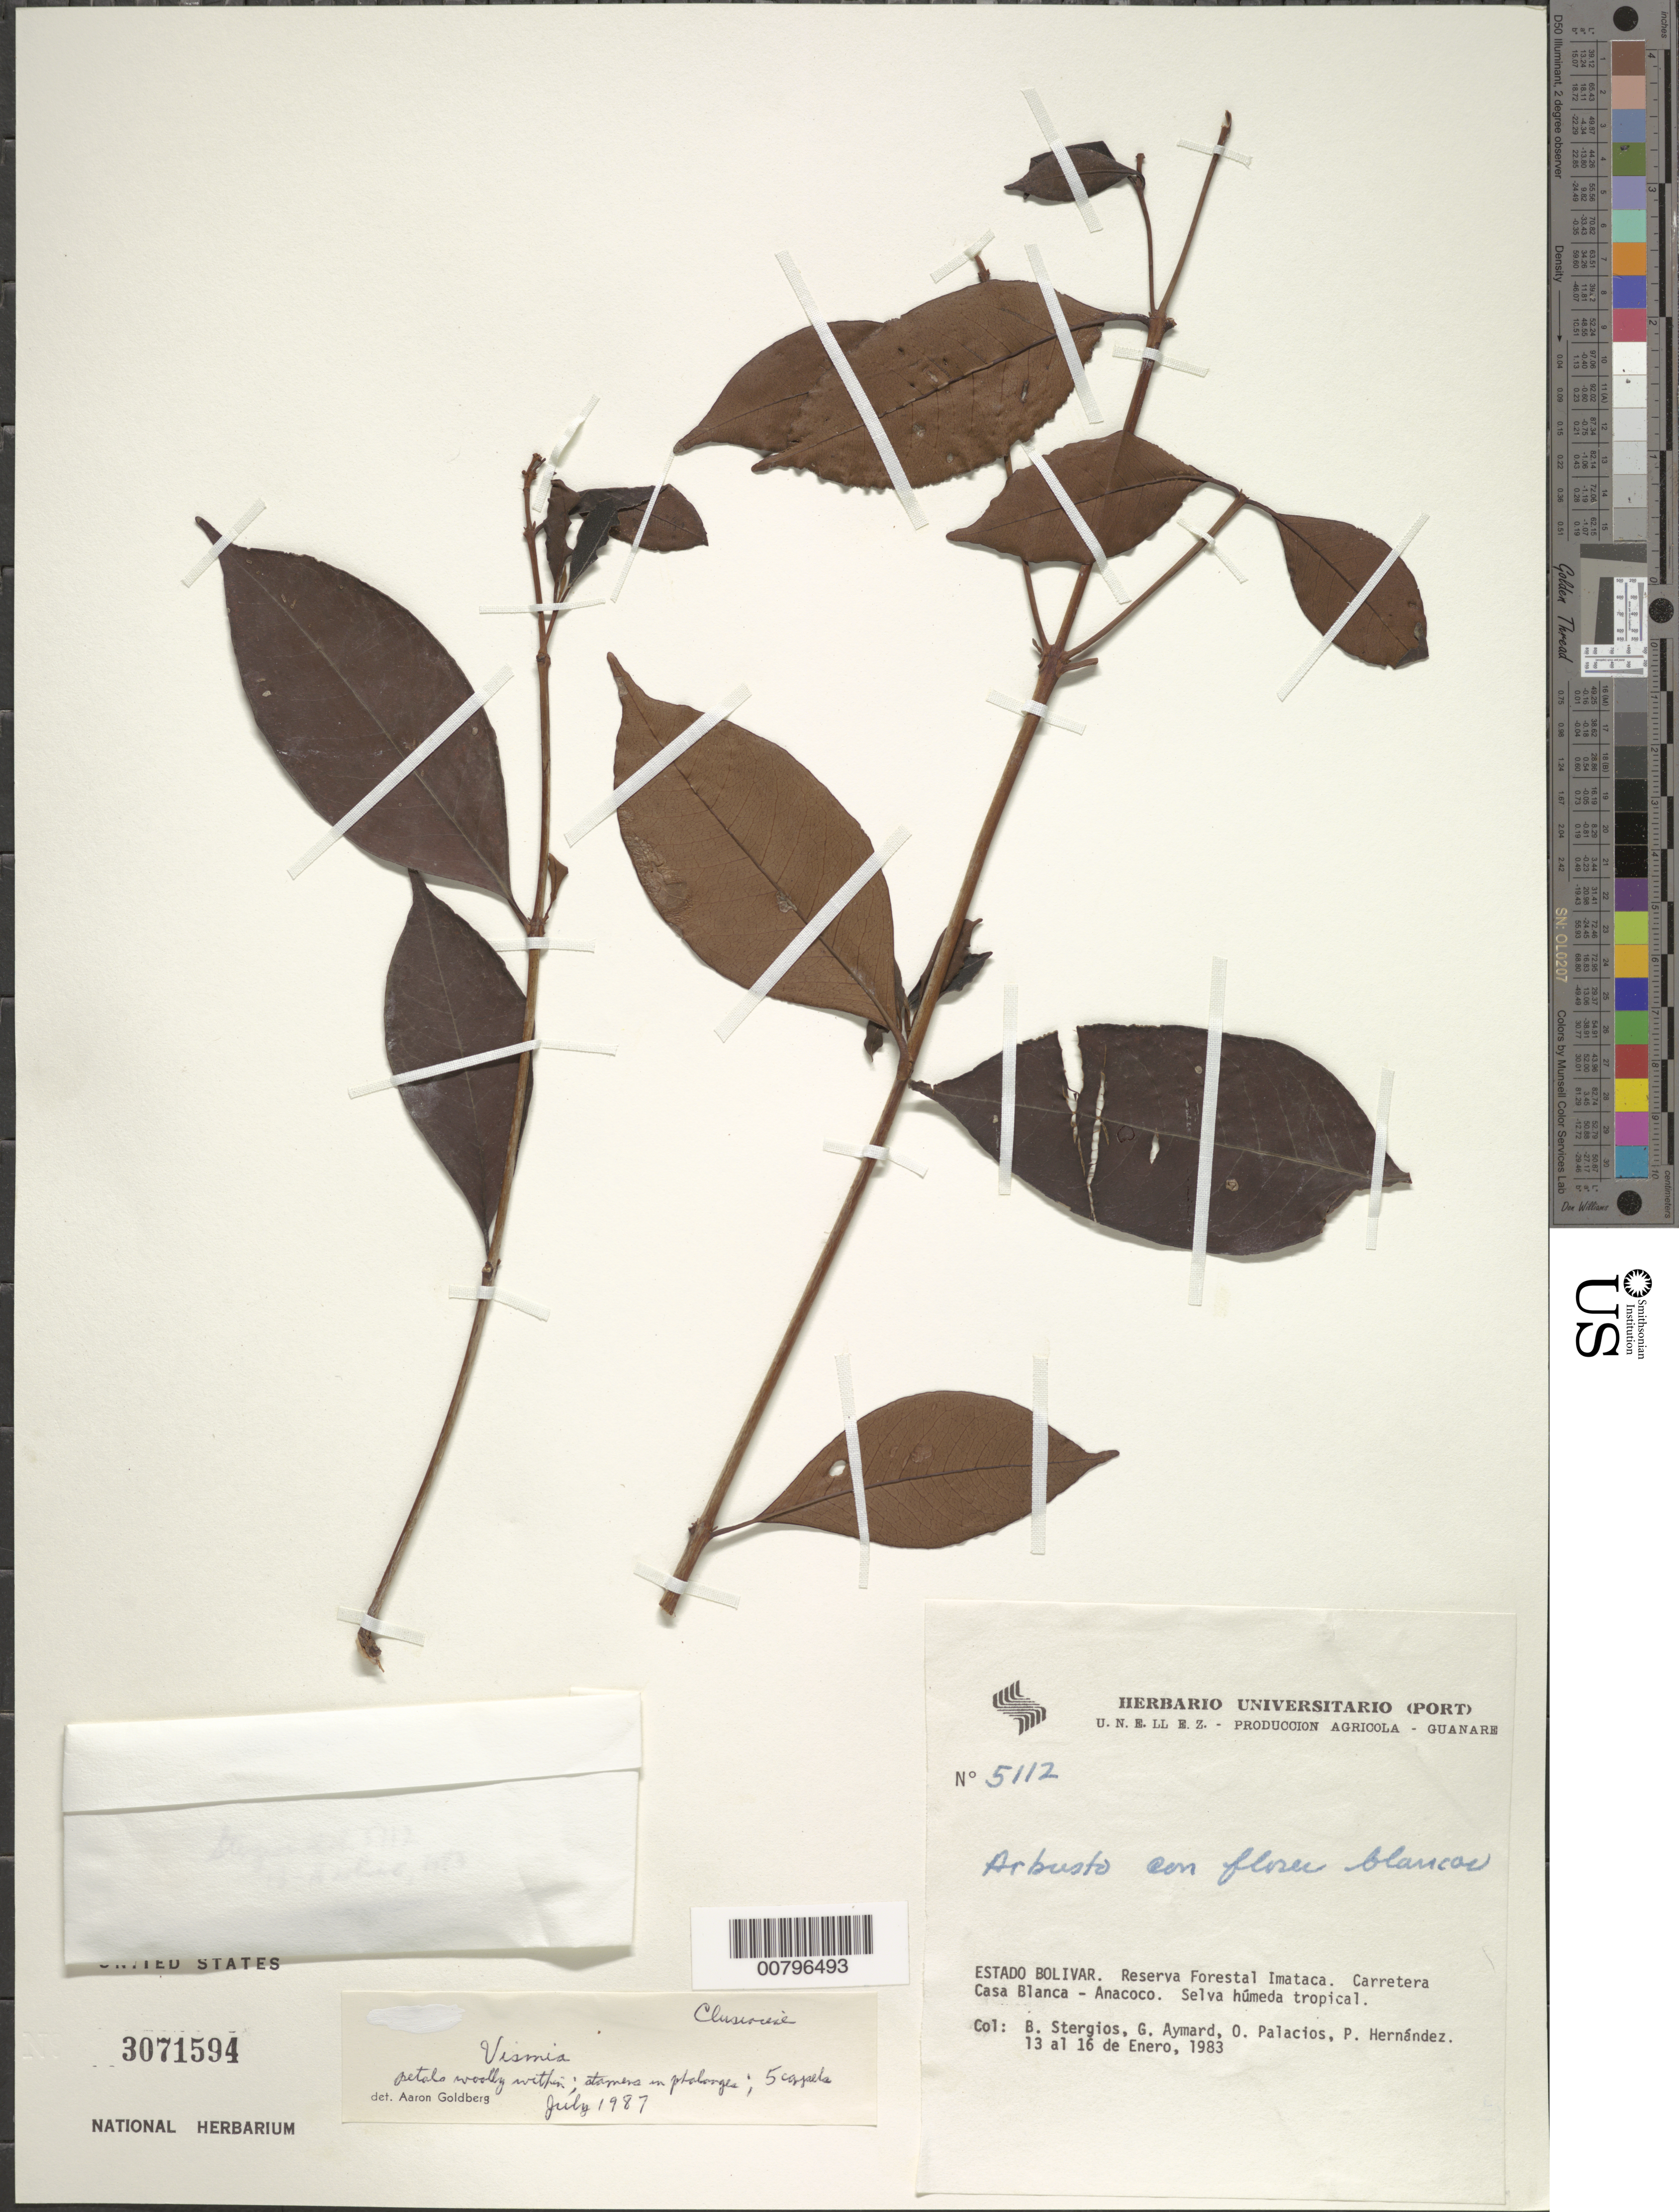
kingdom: Plantae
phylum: Tracheophyta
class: Magnoliopsida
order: Malpighiales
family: Hypericaceae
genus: Vismia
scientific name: Vismia sp.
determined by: Goldberg, Aaron, (US), NMNH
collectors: B. G. Stergios, G. A. Aymard, O. Palacios & P. Hernández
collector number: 5112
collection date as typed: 13-Jan-83 to 16-Jan-83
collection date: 1983-01-13/1983-01-16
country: Venezuela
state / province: Bolívar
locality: Reserva Forestal Imataca, Carretera Casa Blanca - Anacoco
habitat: Tropical wet forest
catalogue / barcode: US 3071594